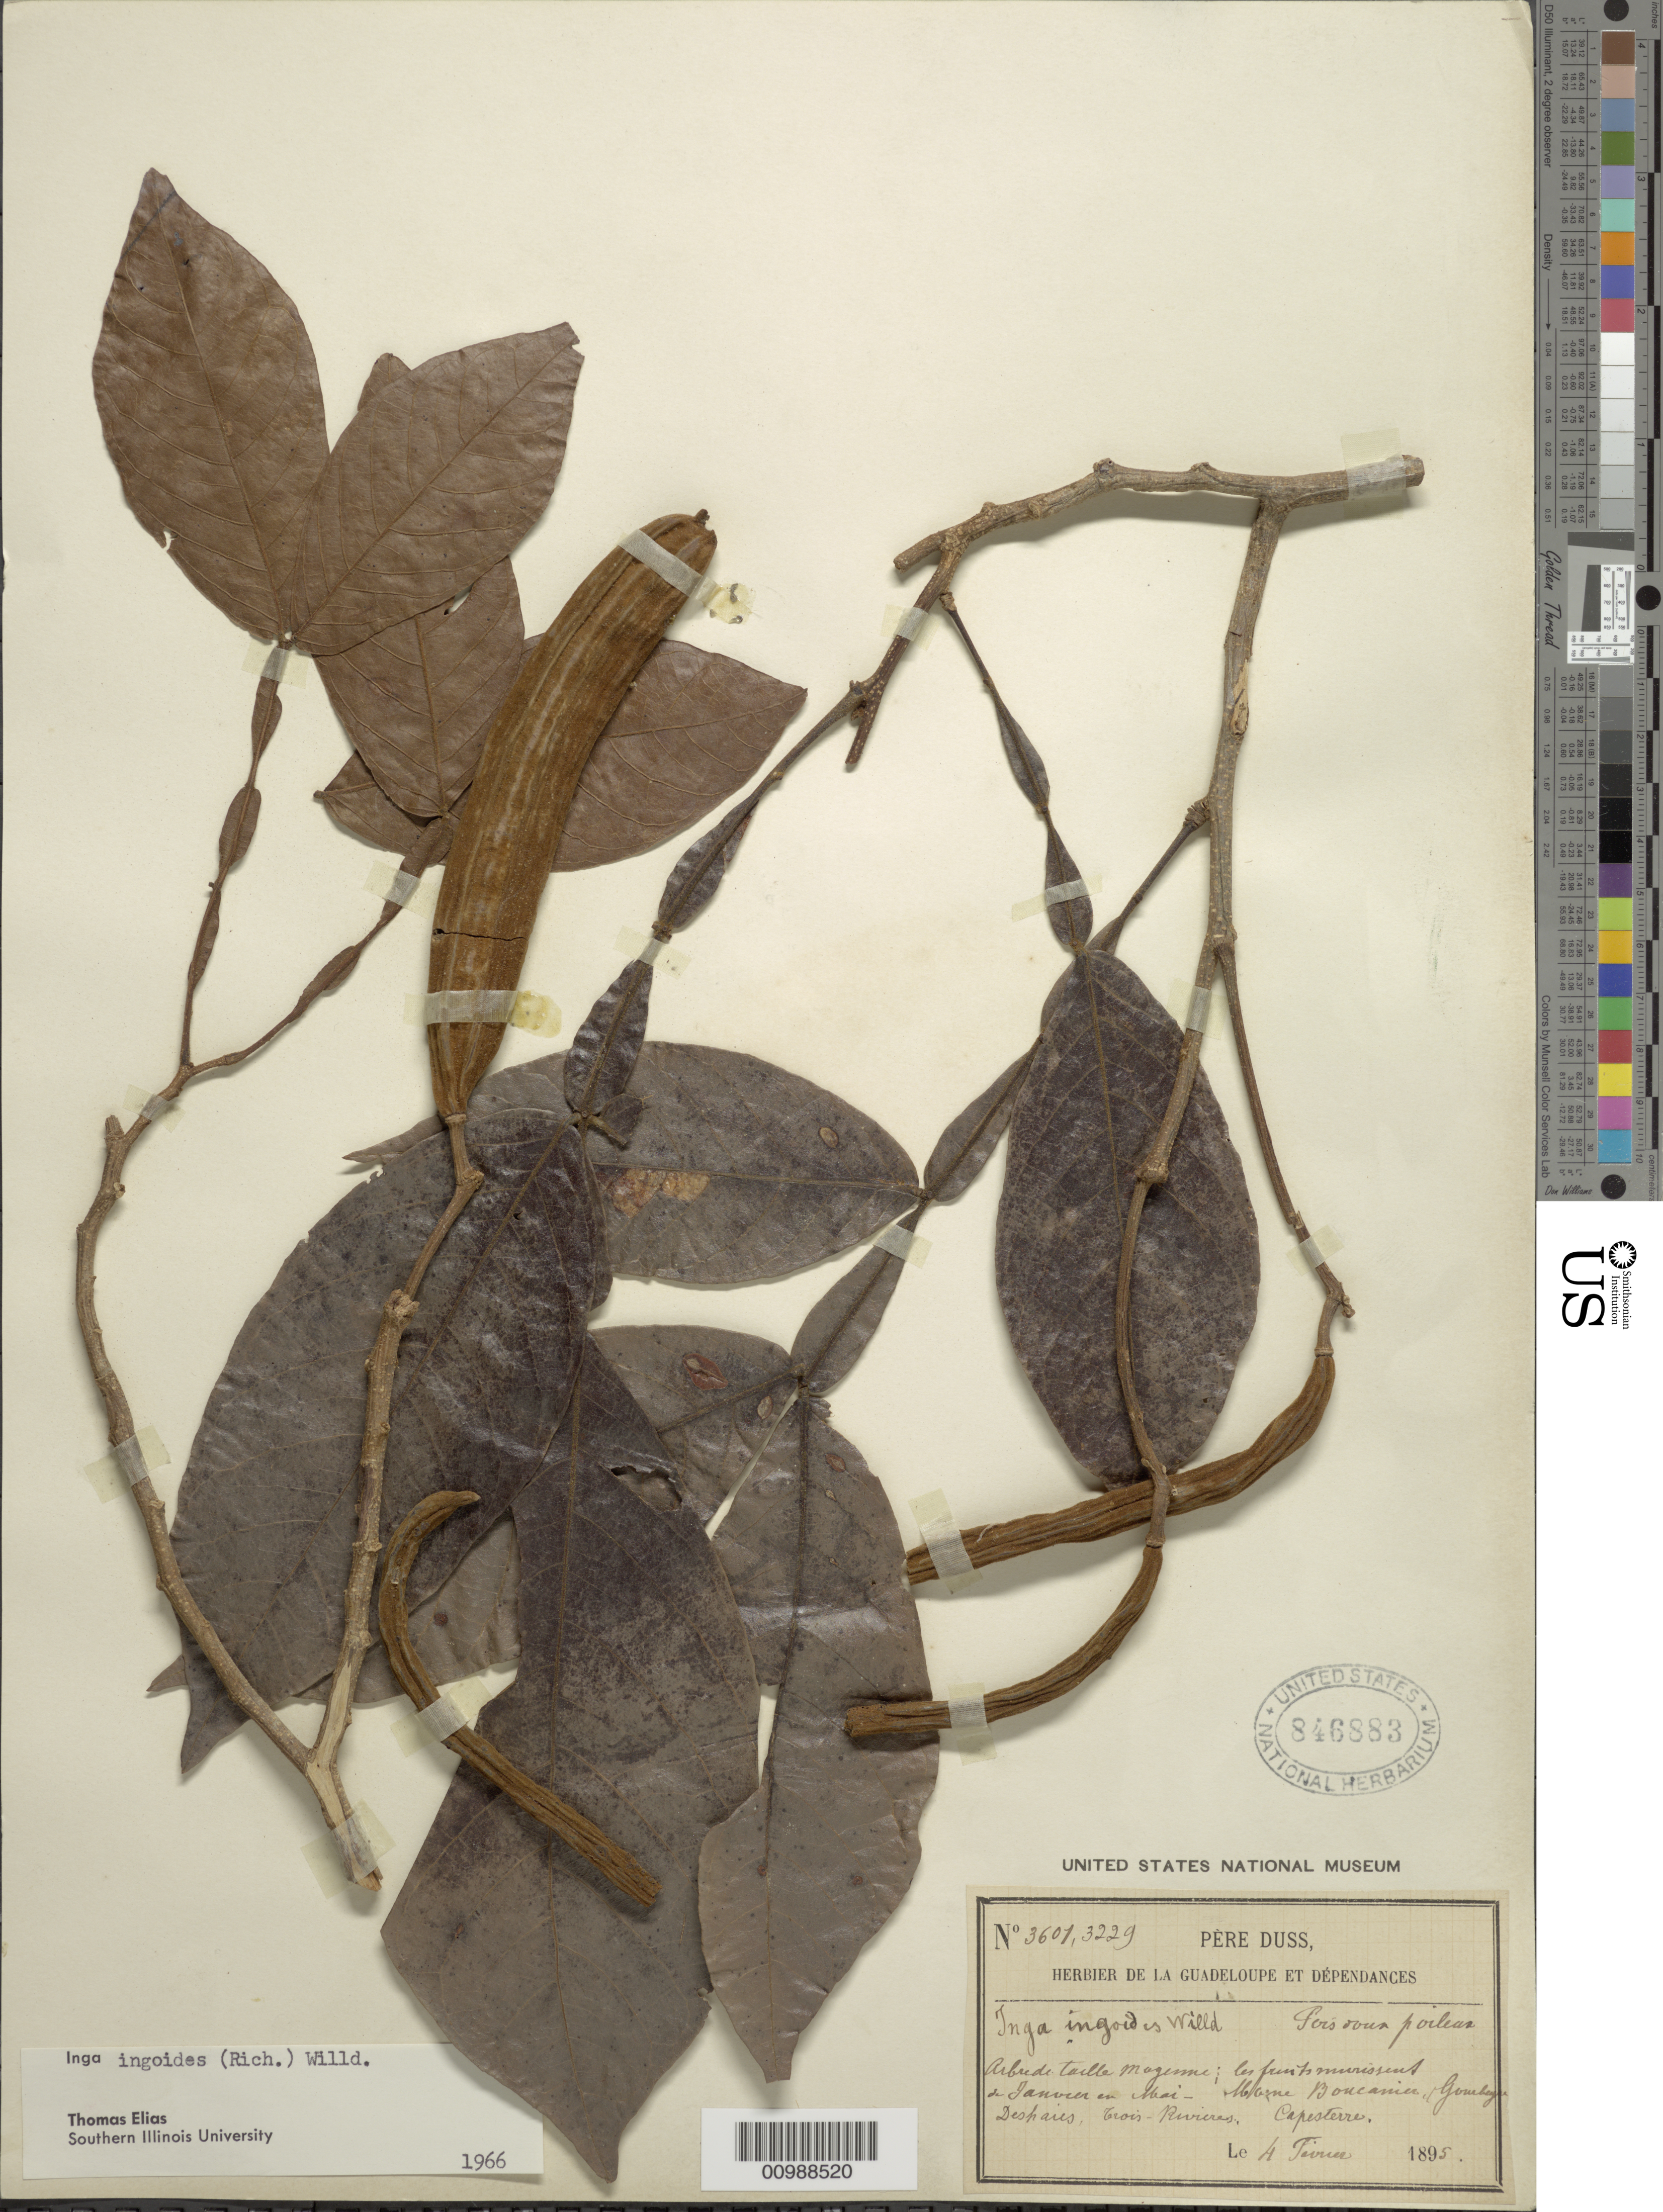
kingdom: Plantae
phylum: Tracheophyta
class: Magnoliopsida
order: Fabales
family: Fabaceae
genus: Inga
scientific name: Inga ingoides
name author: (Rich.) Willd.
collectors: Père Duss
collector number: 3601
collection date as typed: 04 Feb 1895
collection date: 1895-02-04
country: Guadeloupe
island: Basse Terre [Guadeloupe]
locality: Morne Boucanier, Trois Rivieres, Capesterre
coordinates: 0 N, 0 E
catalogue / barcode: US 846883